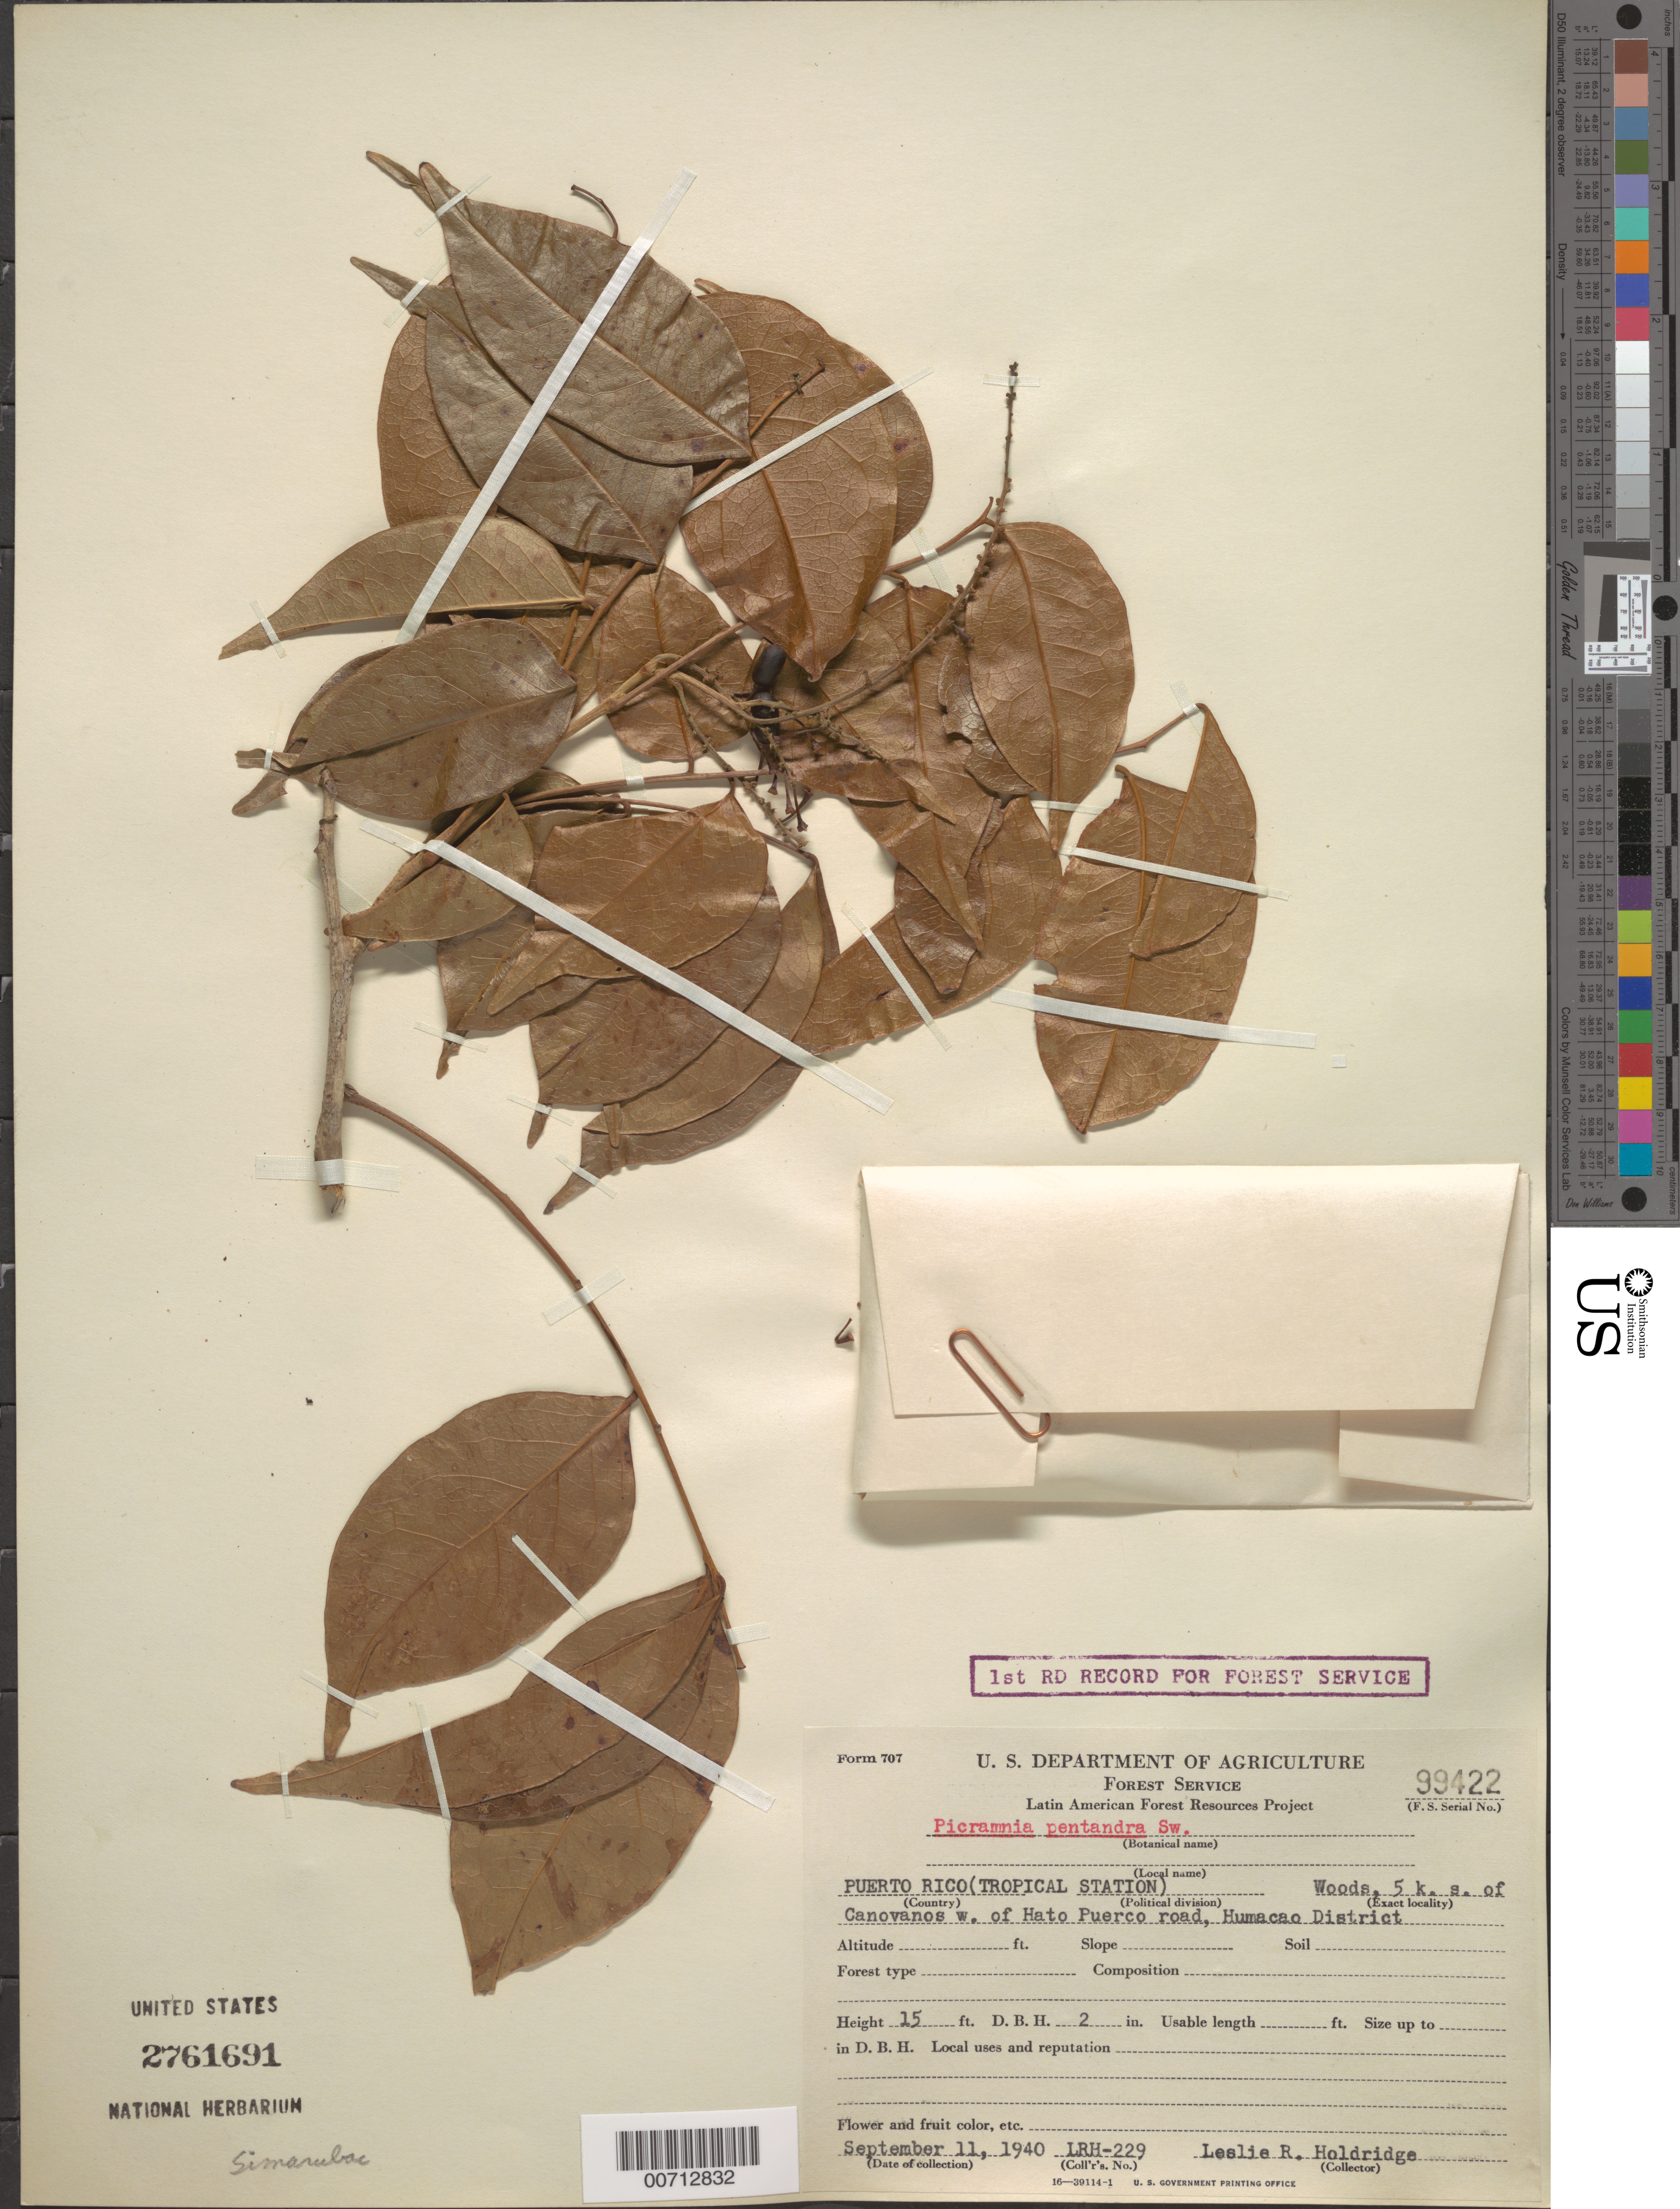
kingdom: Plantae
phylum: Tracheophyta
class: Magnoliopsida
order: Picramniales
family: Picramniaceae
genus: Picramnia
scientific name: Picramnia pentandra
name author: Sw.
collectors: L. Holdridge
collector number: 229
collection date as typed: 11 Sep 1940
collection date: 1940-09-11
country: Puerto Rico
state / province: Humacao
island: Greater Antilles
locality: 5 km S of Canovanos W of Hato Puerco Rd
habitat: Woods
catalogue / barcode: US 2761691